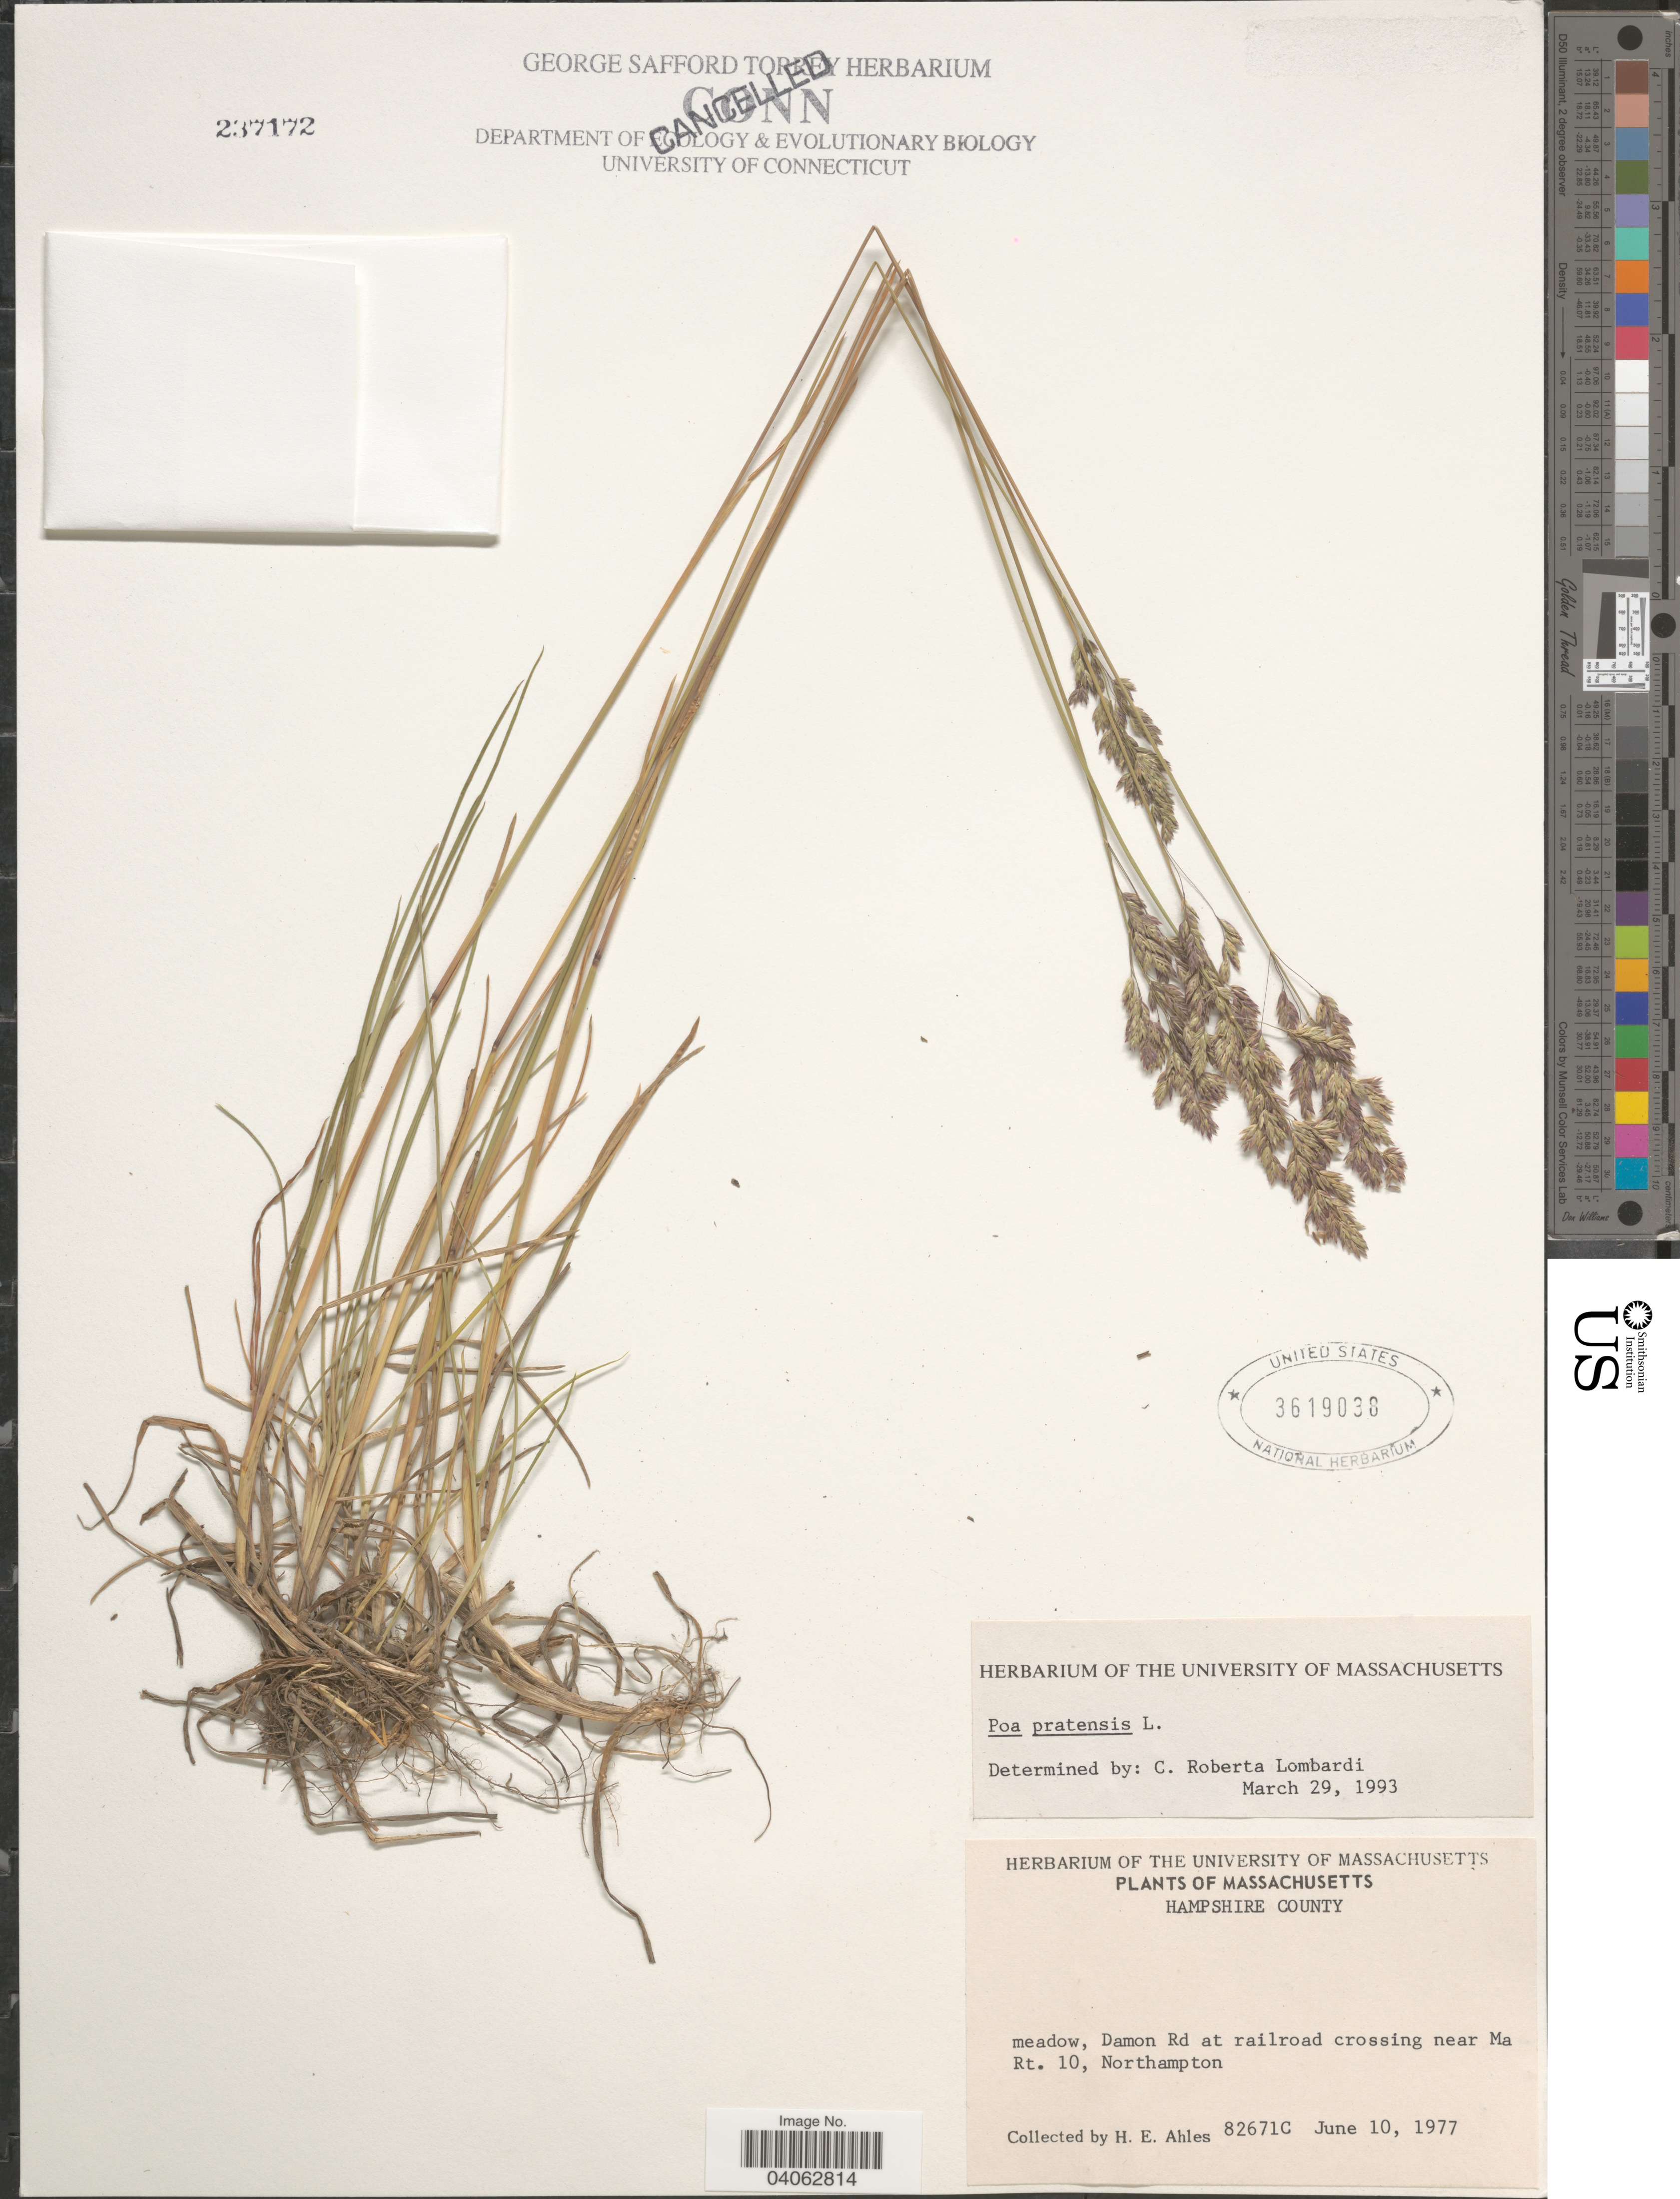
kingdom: Plantae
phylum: Tracheophyta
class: Liliopsida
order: Poales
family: Poaceae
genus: Poa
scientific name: Poa pratensis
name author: L.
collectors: H. E. Ahles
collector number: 82671C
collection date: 1977-06-10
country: United States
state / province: Massachusetts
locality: Hampshire County. Damon Rd at railroad crossing near Ma Rt. 10, Northampton.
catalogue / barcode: US 3619038